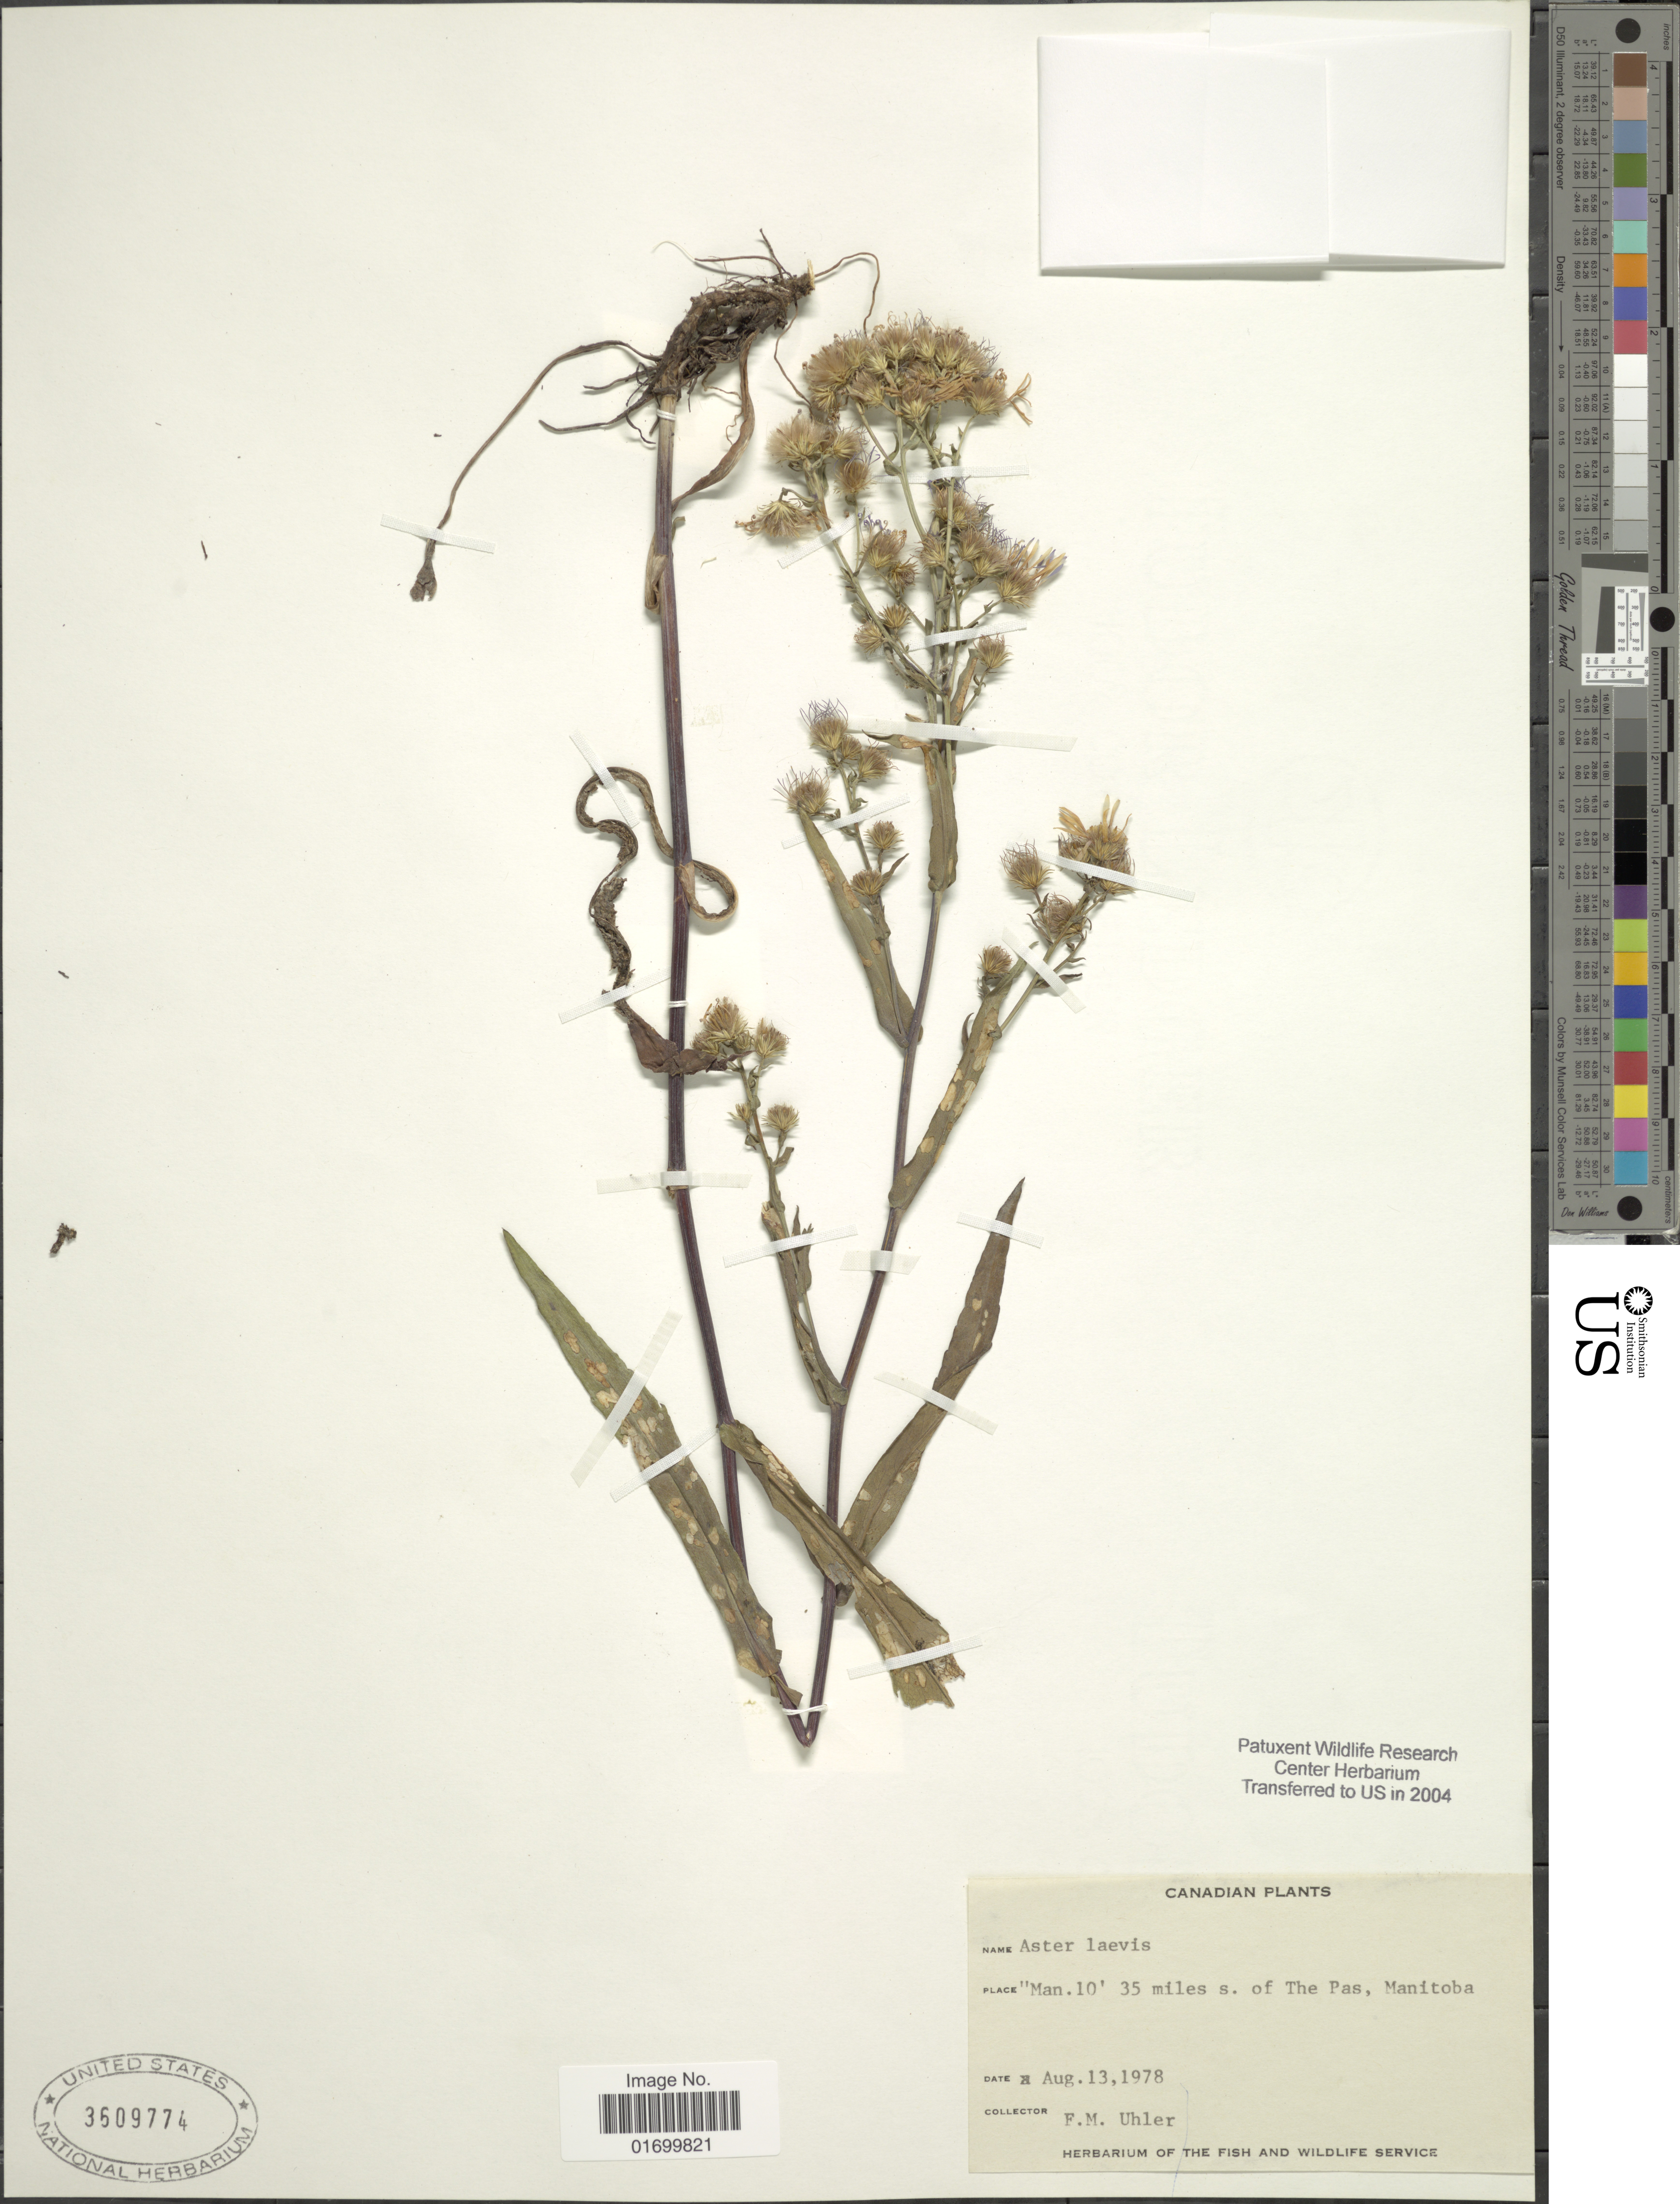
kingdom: Plantae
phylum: Tracheophyta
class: Magnoliopsida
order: Asterales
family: Asteraceae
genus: Symphyotrichum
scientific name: Symphyotrichum laeve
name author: (L.) Á. Löve & D. Löve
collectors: F. M. Uhler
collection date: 1978-08-13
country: Canada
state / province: Manitoba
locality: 'Man. 10' 35 miles s. of The Pas.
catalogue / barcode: US 3609774